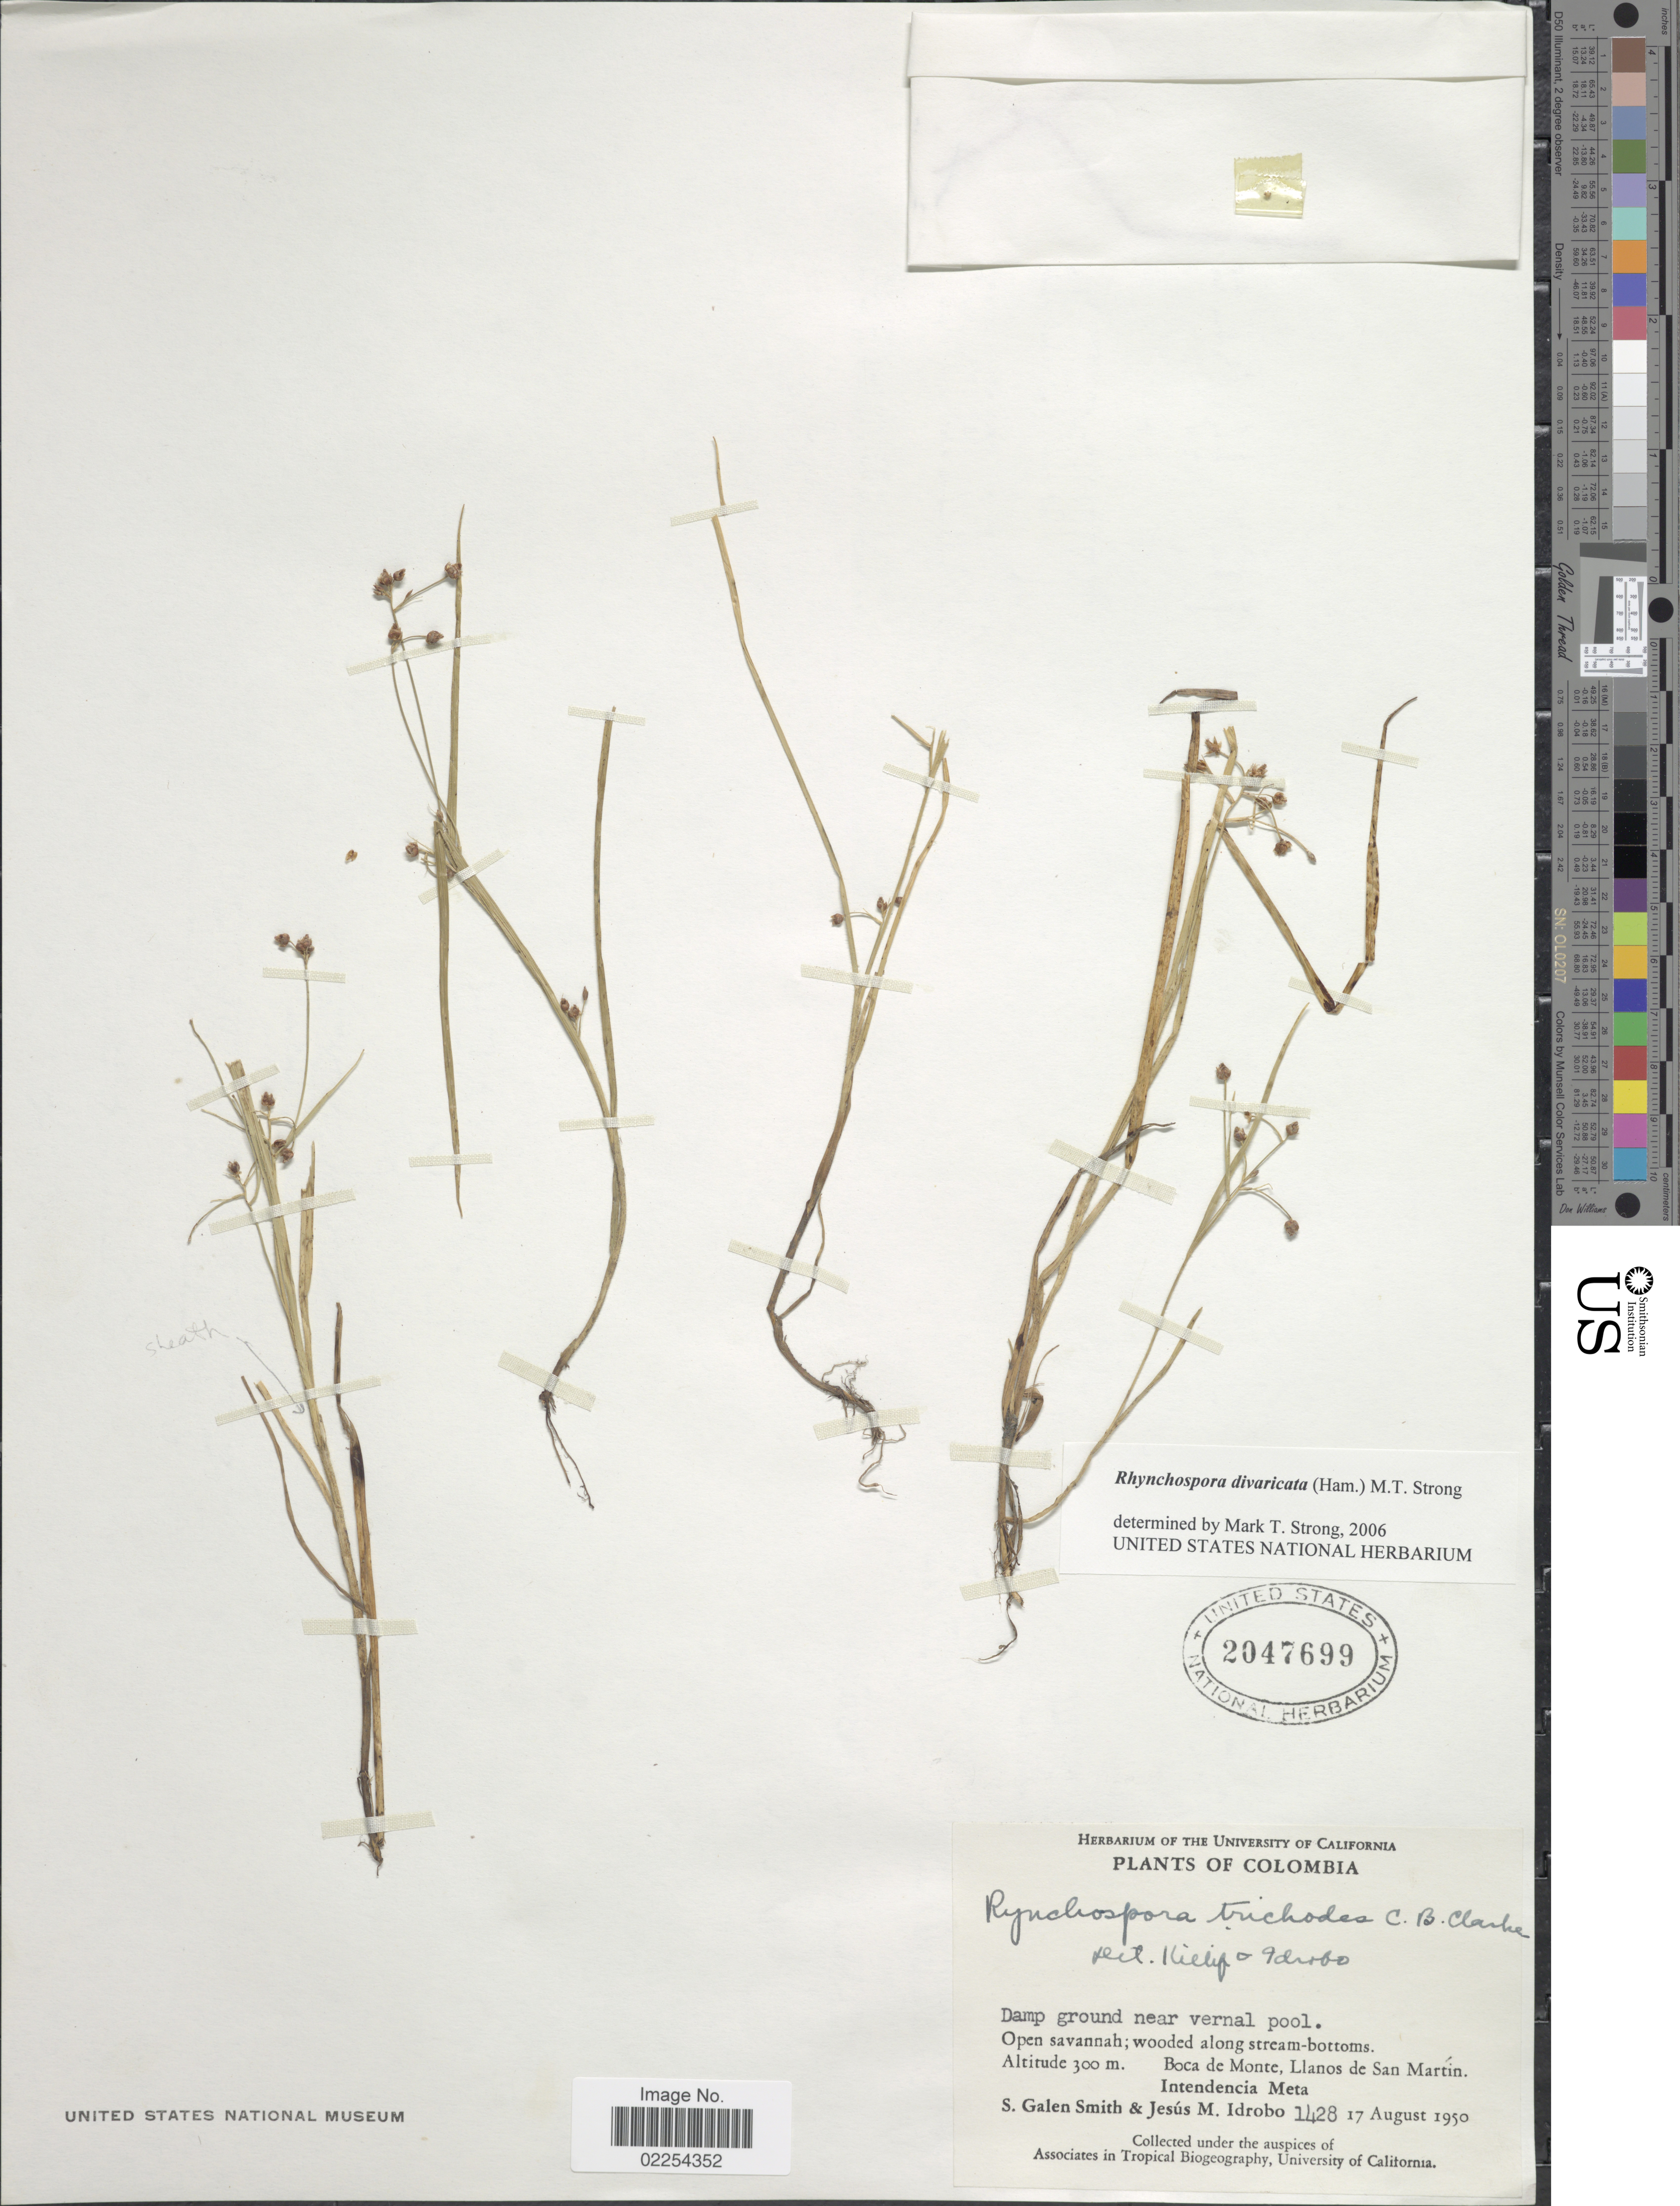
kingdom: Plantae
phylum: Tracheophyta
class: Liliopsida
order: Poales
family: Cyperaceae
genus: Rhynchospora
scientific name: Rhynchospora divaricata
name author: (Ham.) M.T. Strong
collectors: S. G. Smith & J. M. Idrobo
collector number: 1428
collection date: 1950-08-17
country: Colombia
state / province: Meta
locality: Damp ground near vernal pool, Open savannah; wooded along stream-bottoms, Boca de Monte, Llanos de Sa Martín. Intendencia Meta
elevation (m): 300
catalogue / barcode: US 2047699